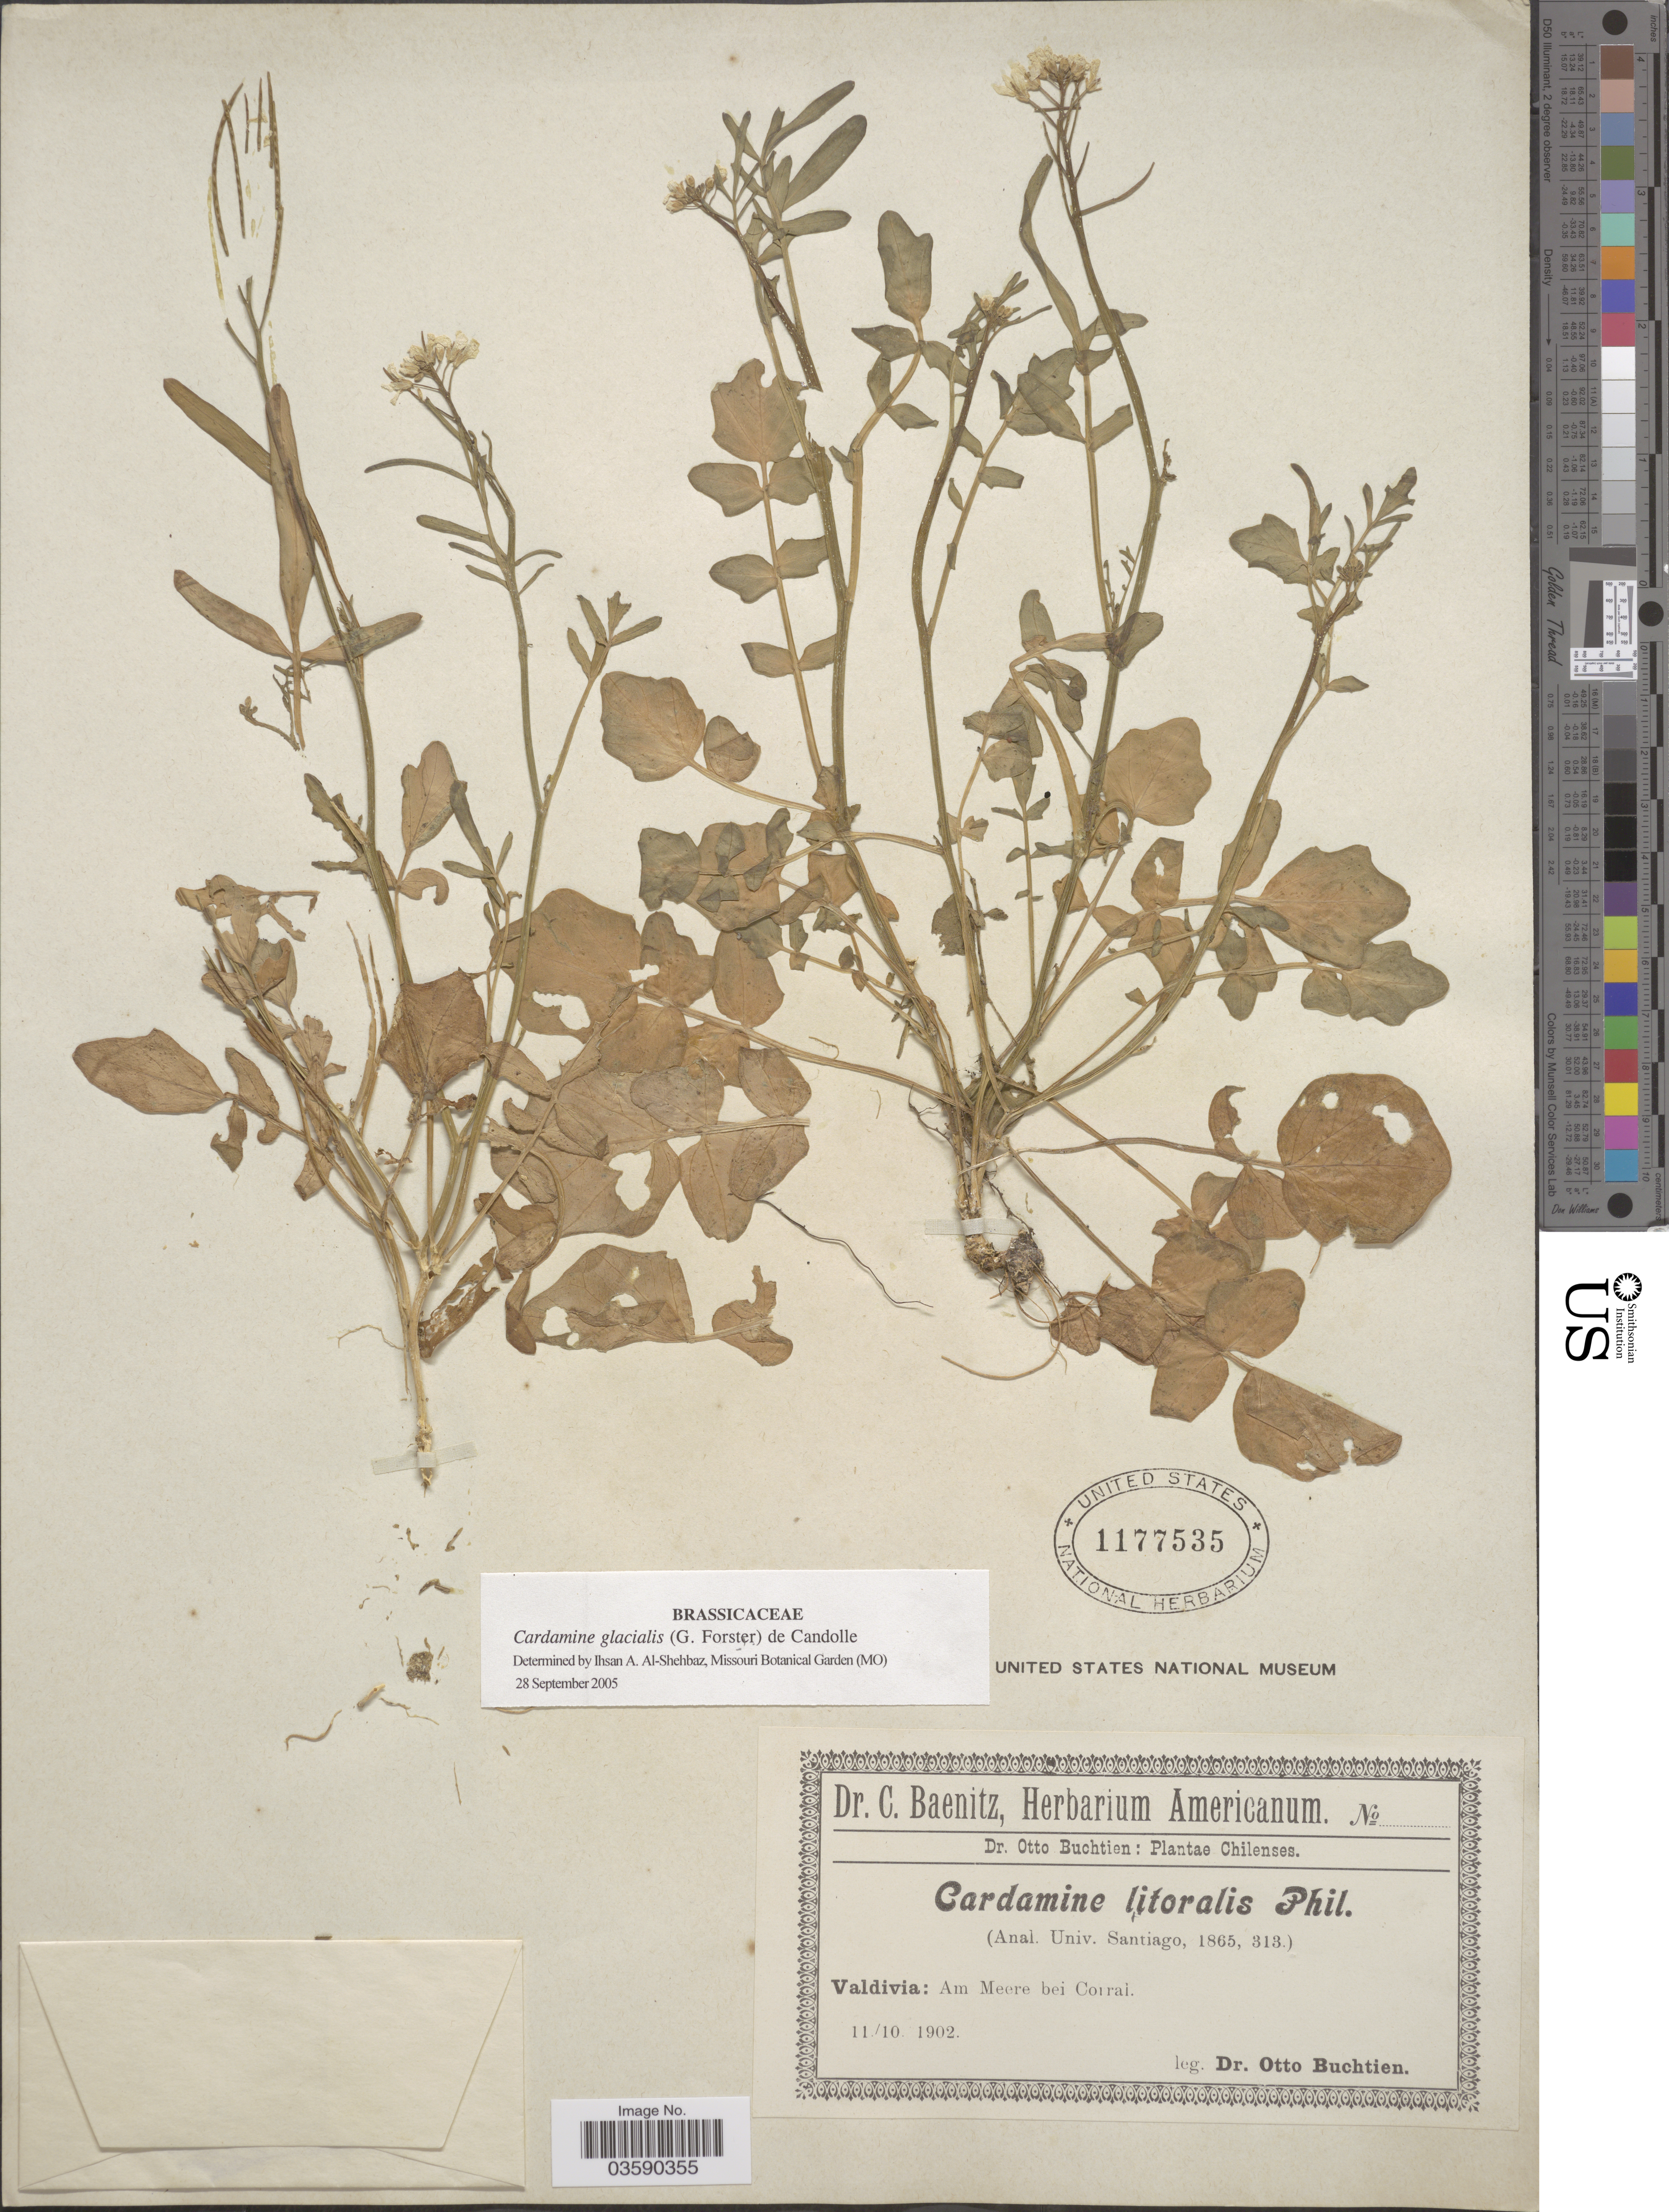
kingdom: Plantae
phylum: Tracheophyta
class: Magnoliopsida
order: Brassicales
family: Brassicaceae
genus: Cardamine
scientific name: Cardamine glacialis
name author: DC.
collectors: O. Buchtien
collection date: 1902-10-11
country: Chile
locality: Valdivia: Am Meere bei Corral.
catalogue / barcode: US 1177535